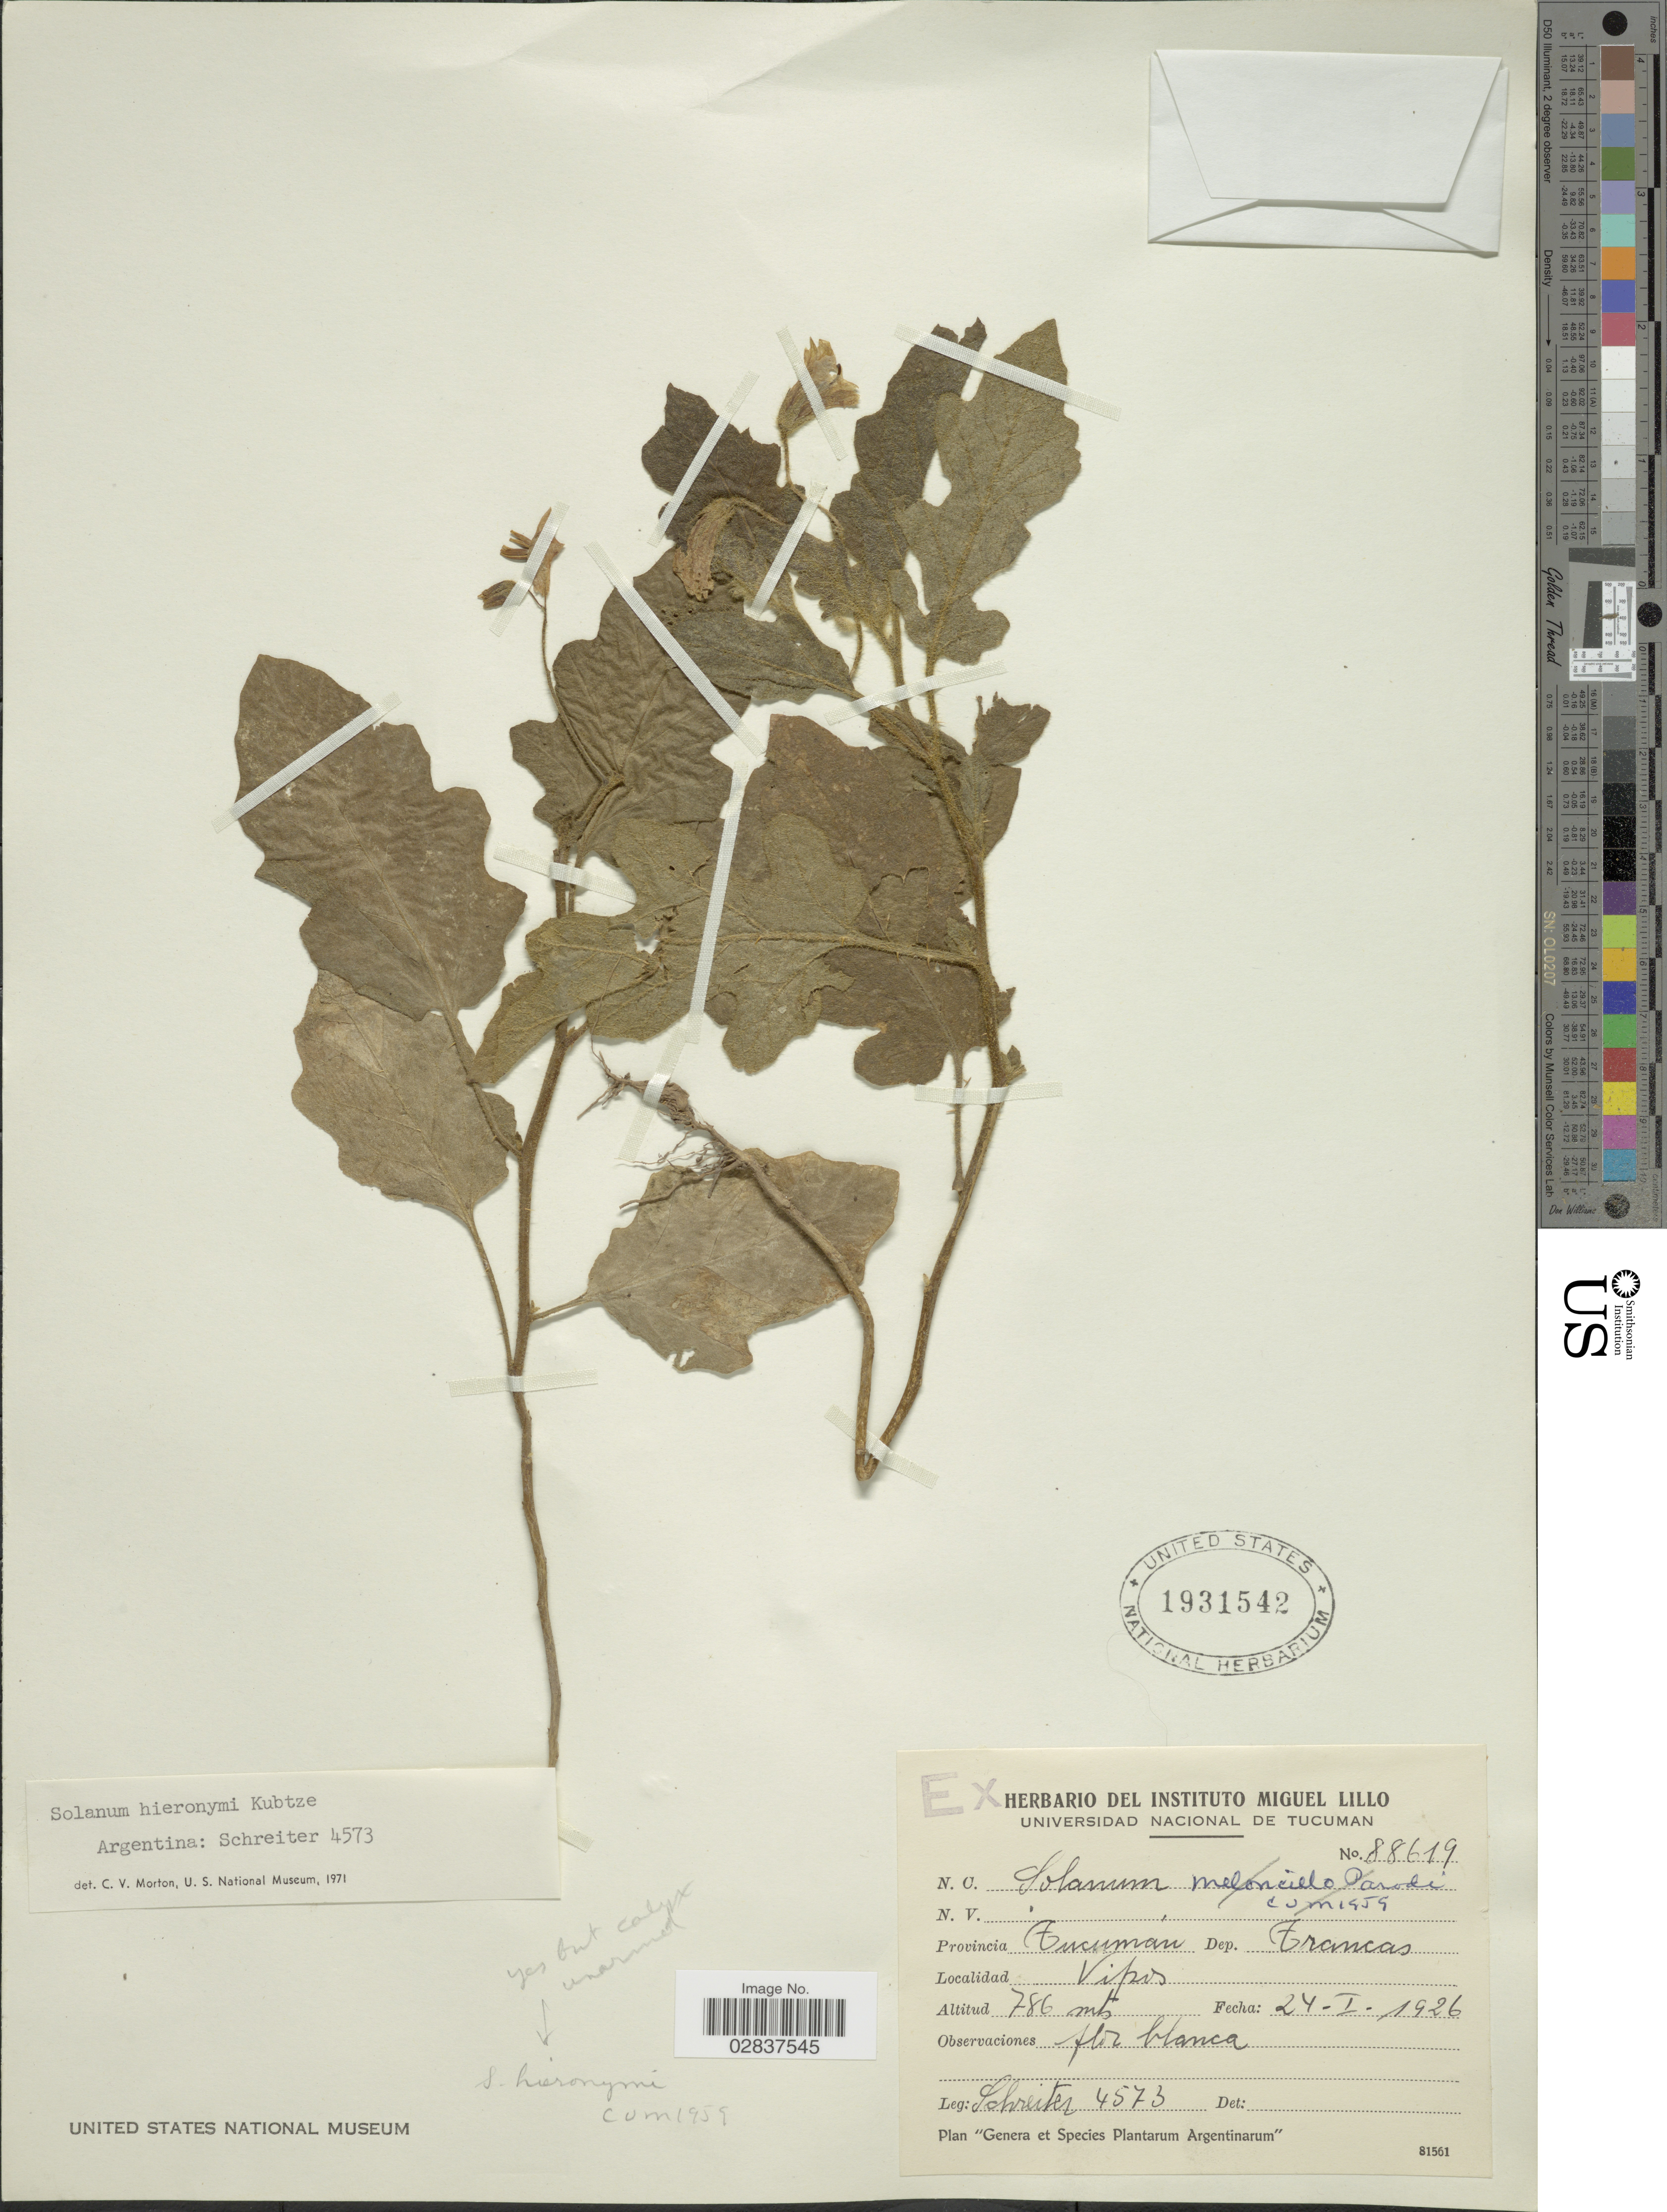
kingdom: Plantae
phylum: Tracheophyta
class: Magnoliopsida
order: Solanales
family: Solanaceae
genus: Solanum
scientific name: Solanum hieronymi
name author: Kuntze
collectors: -. Schreiter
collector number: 4573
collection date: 1926-01-24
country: Argentina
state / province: Tucuman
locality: Dep. Trancas, Vipos.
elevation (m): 786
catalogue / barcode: US 1931542